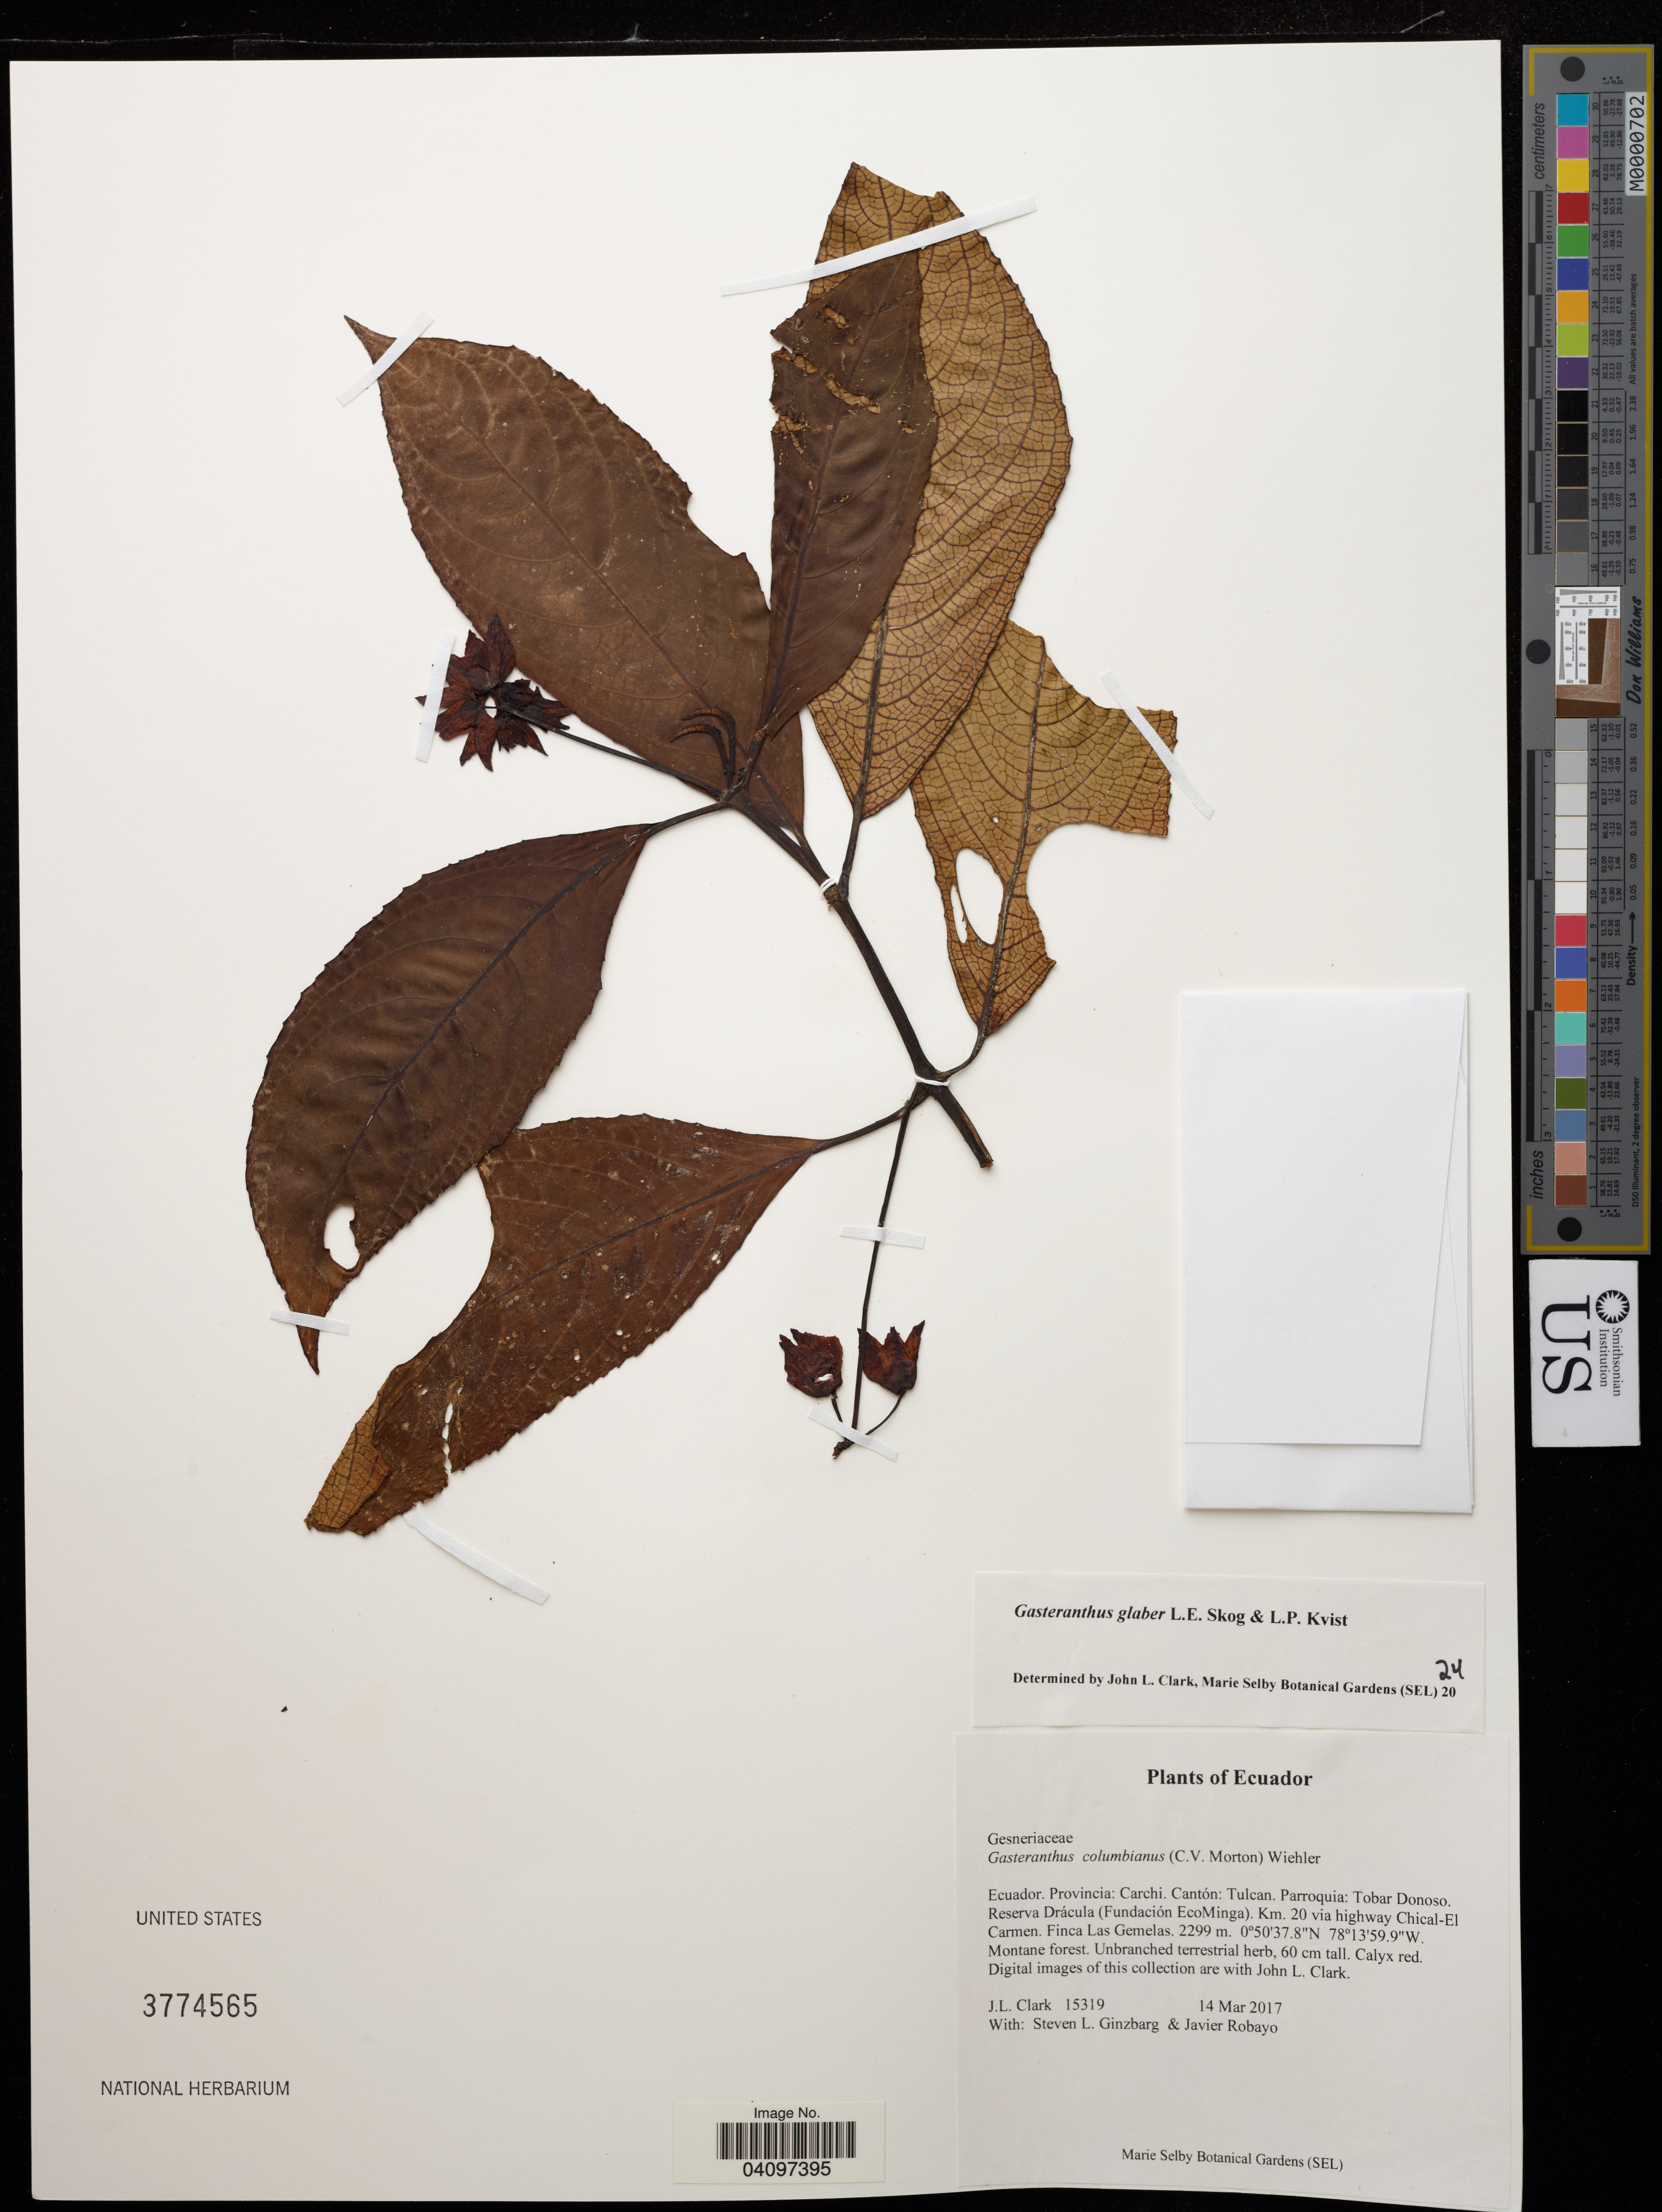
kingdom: Plantae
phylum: Tracheophyta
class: Magnoliopsida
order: Lamiales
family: Gesneriaceae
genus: Gasteranthus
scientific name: Gasteranthus glaber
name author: L.E. Skog & L.P. Kvist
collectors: J. Clark, S. Ginzbarg & J. Robayo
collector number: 15319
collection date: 2017-03-14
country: Ecuador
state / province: Carchi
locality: Cantón: Tulcan. Parroquia: Tobar Donoso. Reserva Drácula (Fundación EcoMinga). Km. 20 via highway Chical-El Carmen. Finca Las Gemelas.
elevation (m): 2299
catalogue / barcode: US 3774565